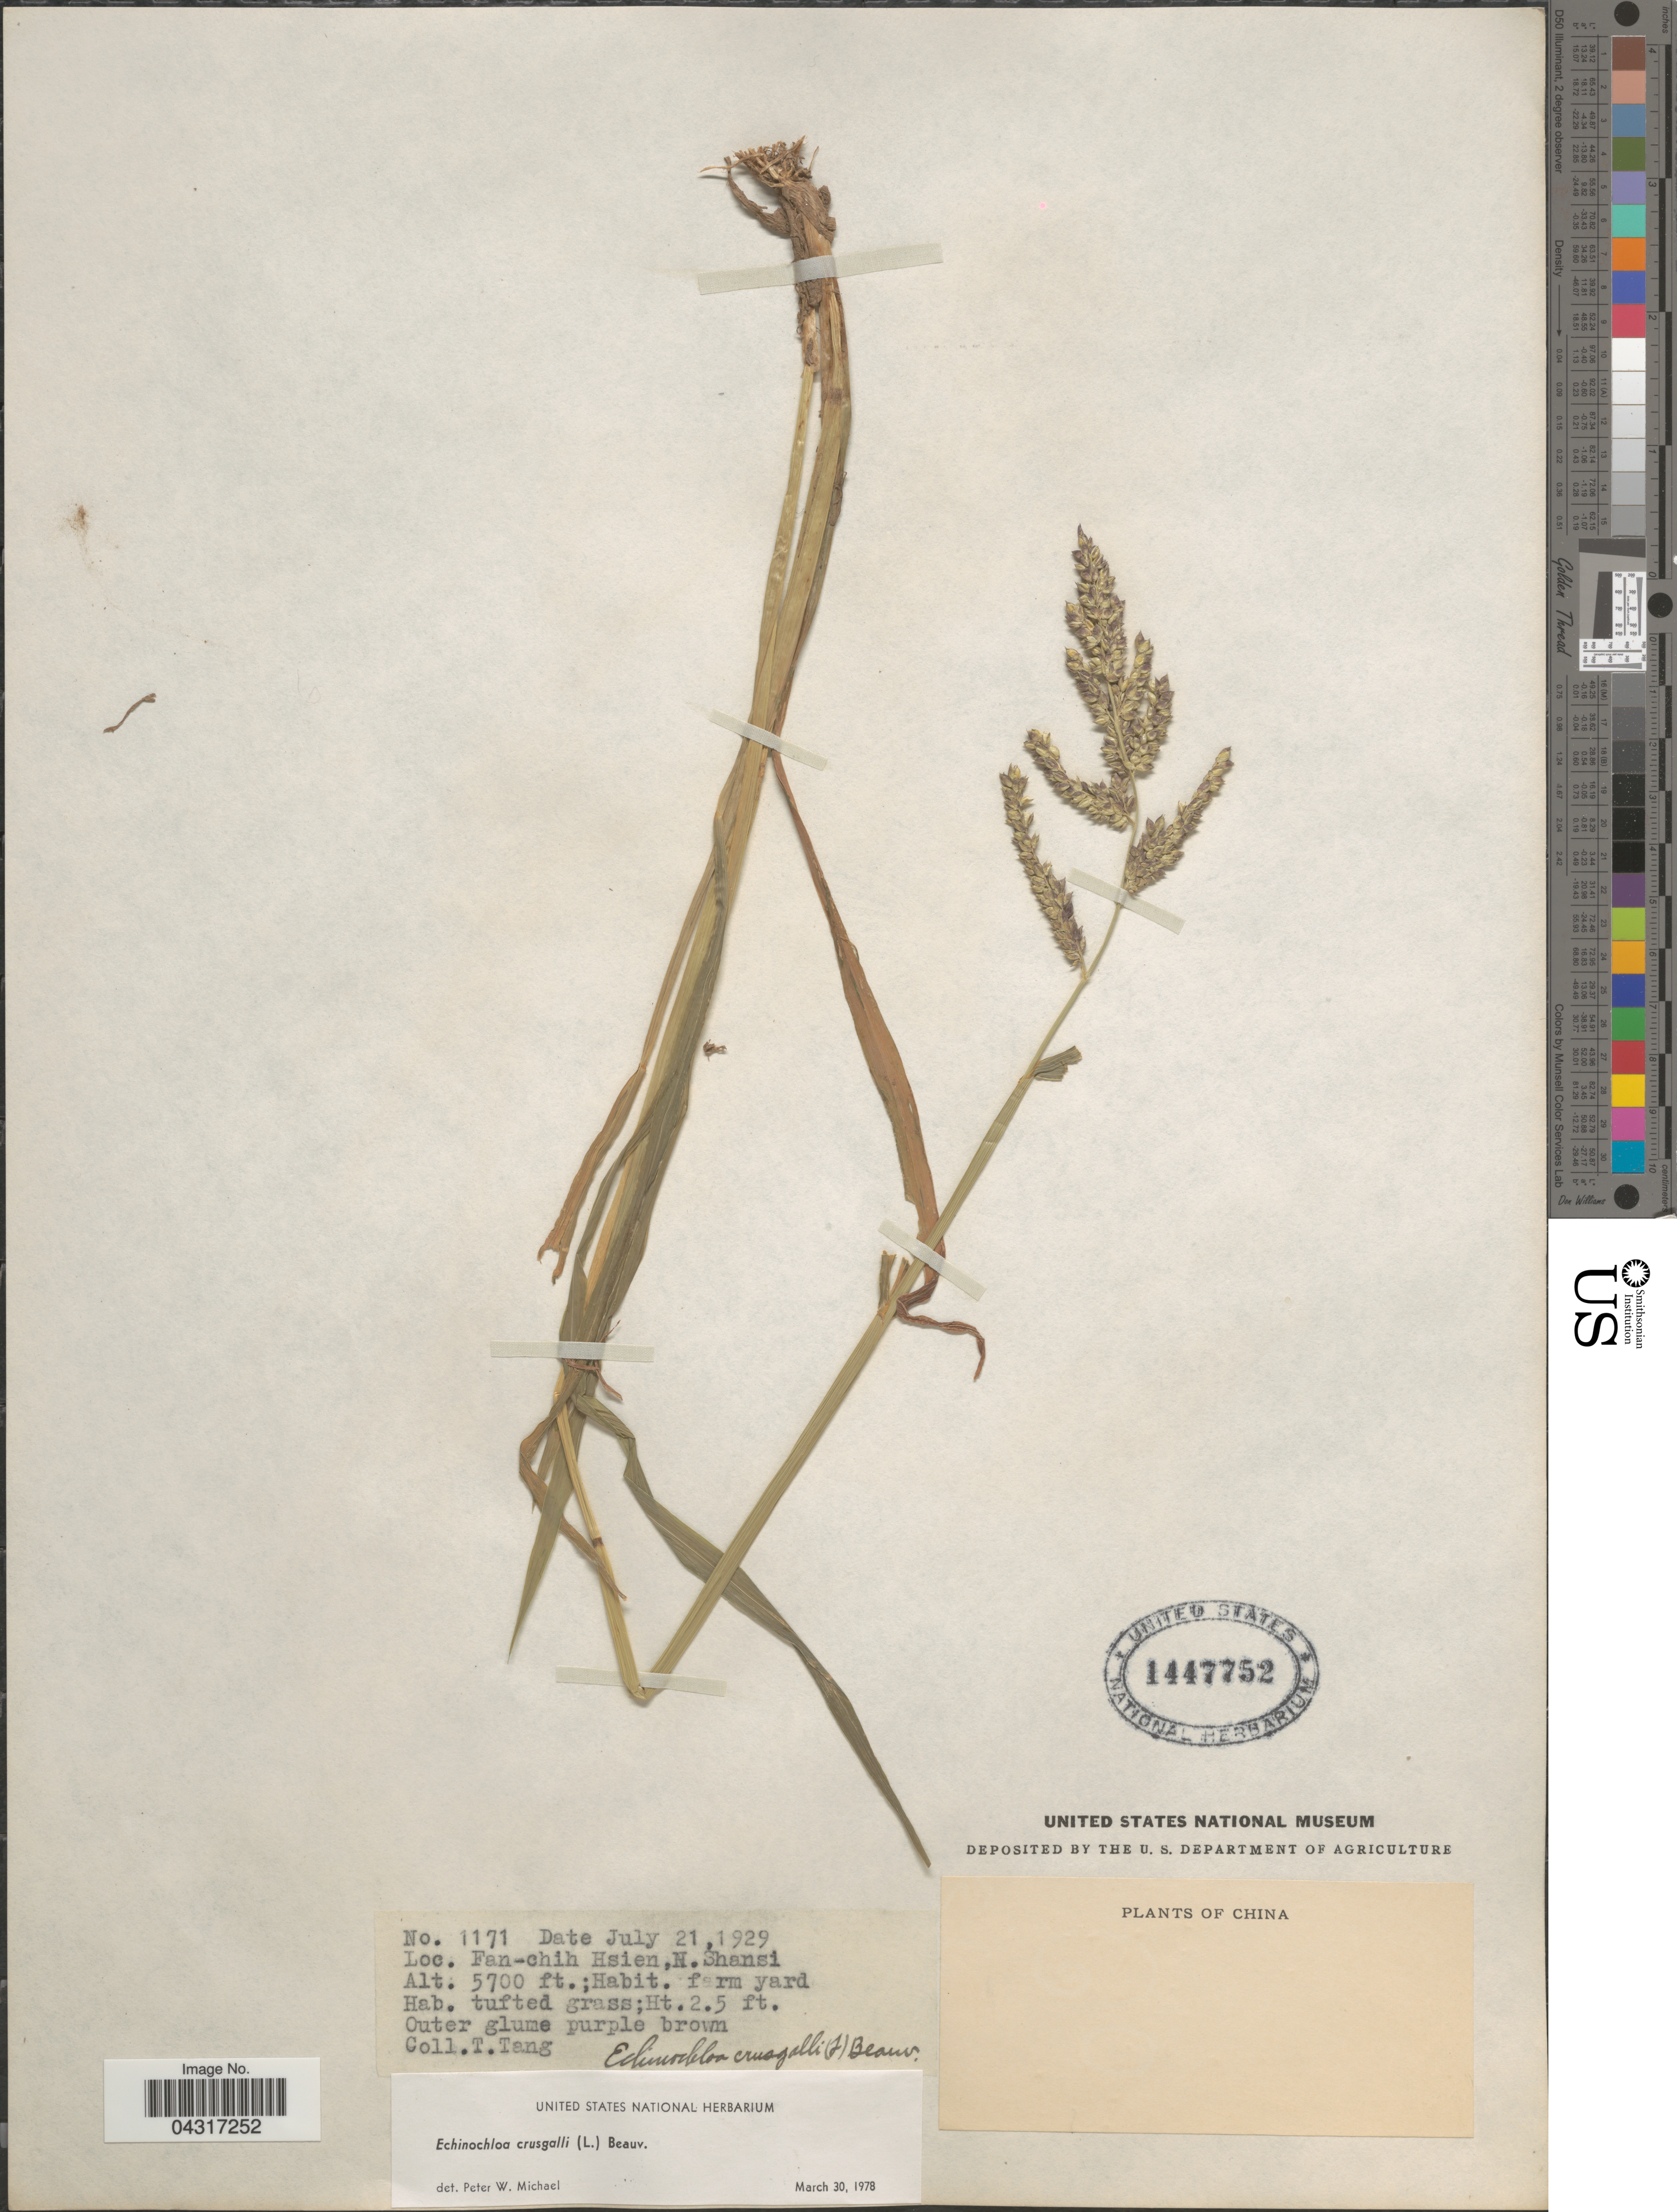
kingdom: Plantae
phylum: Tracheophyta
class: Liliopsida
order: Poales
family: Poaceae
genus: Echinochloa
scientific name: Echinochloa crus-galli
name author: (L.) P. Beauv.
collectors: T. Tang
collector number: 1171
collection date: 1929-07-21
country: China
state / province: Shanxi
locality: Fan-chih Hsien, N. Shansi.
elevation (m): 1737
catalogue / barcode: US 1447752